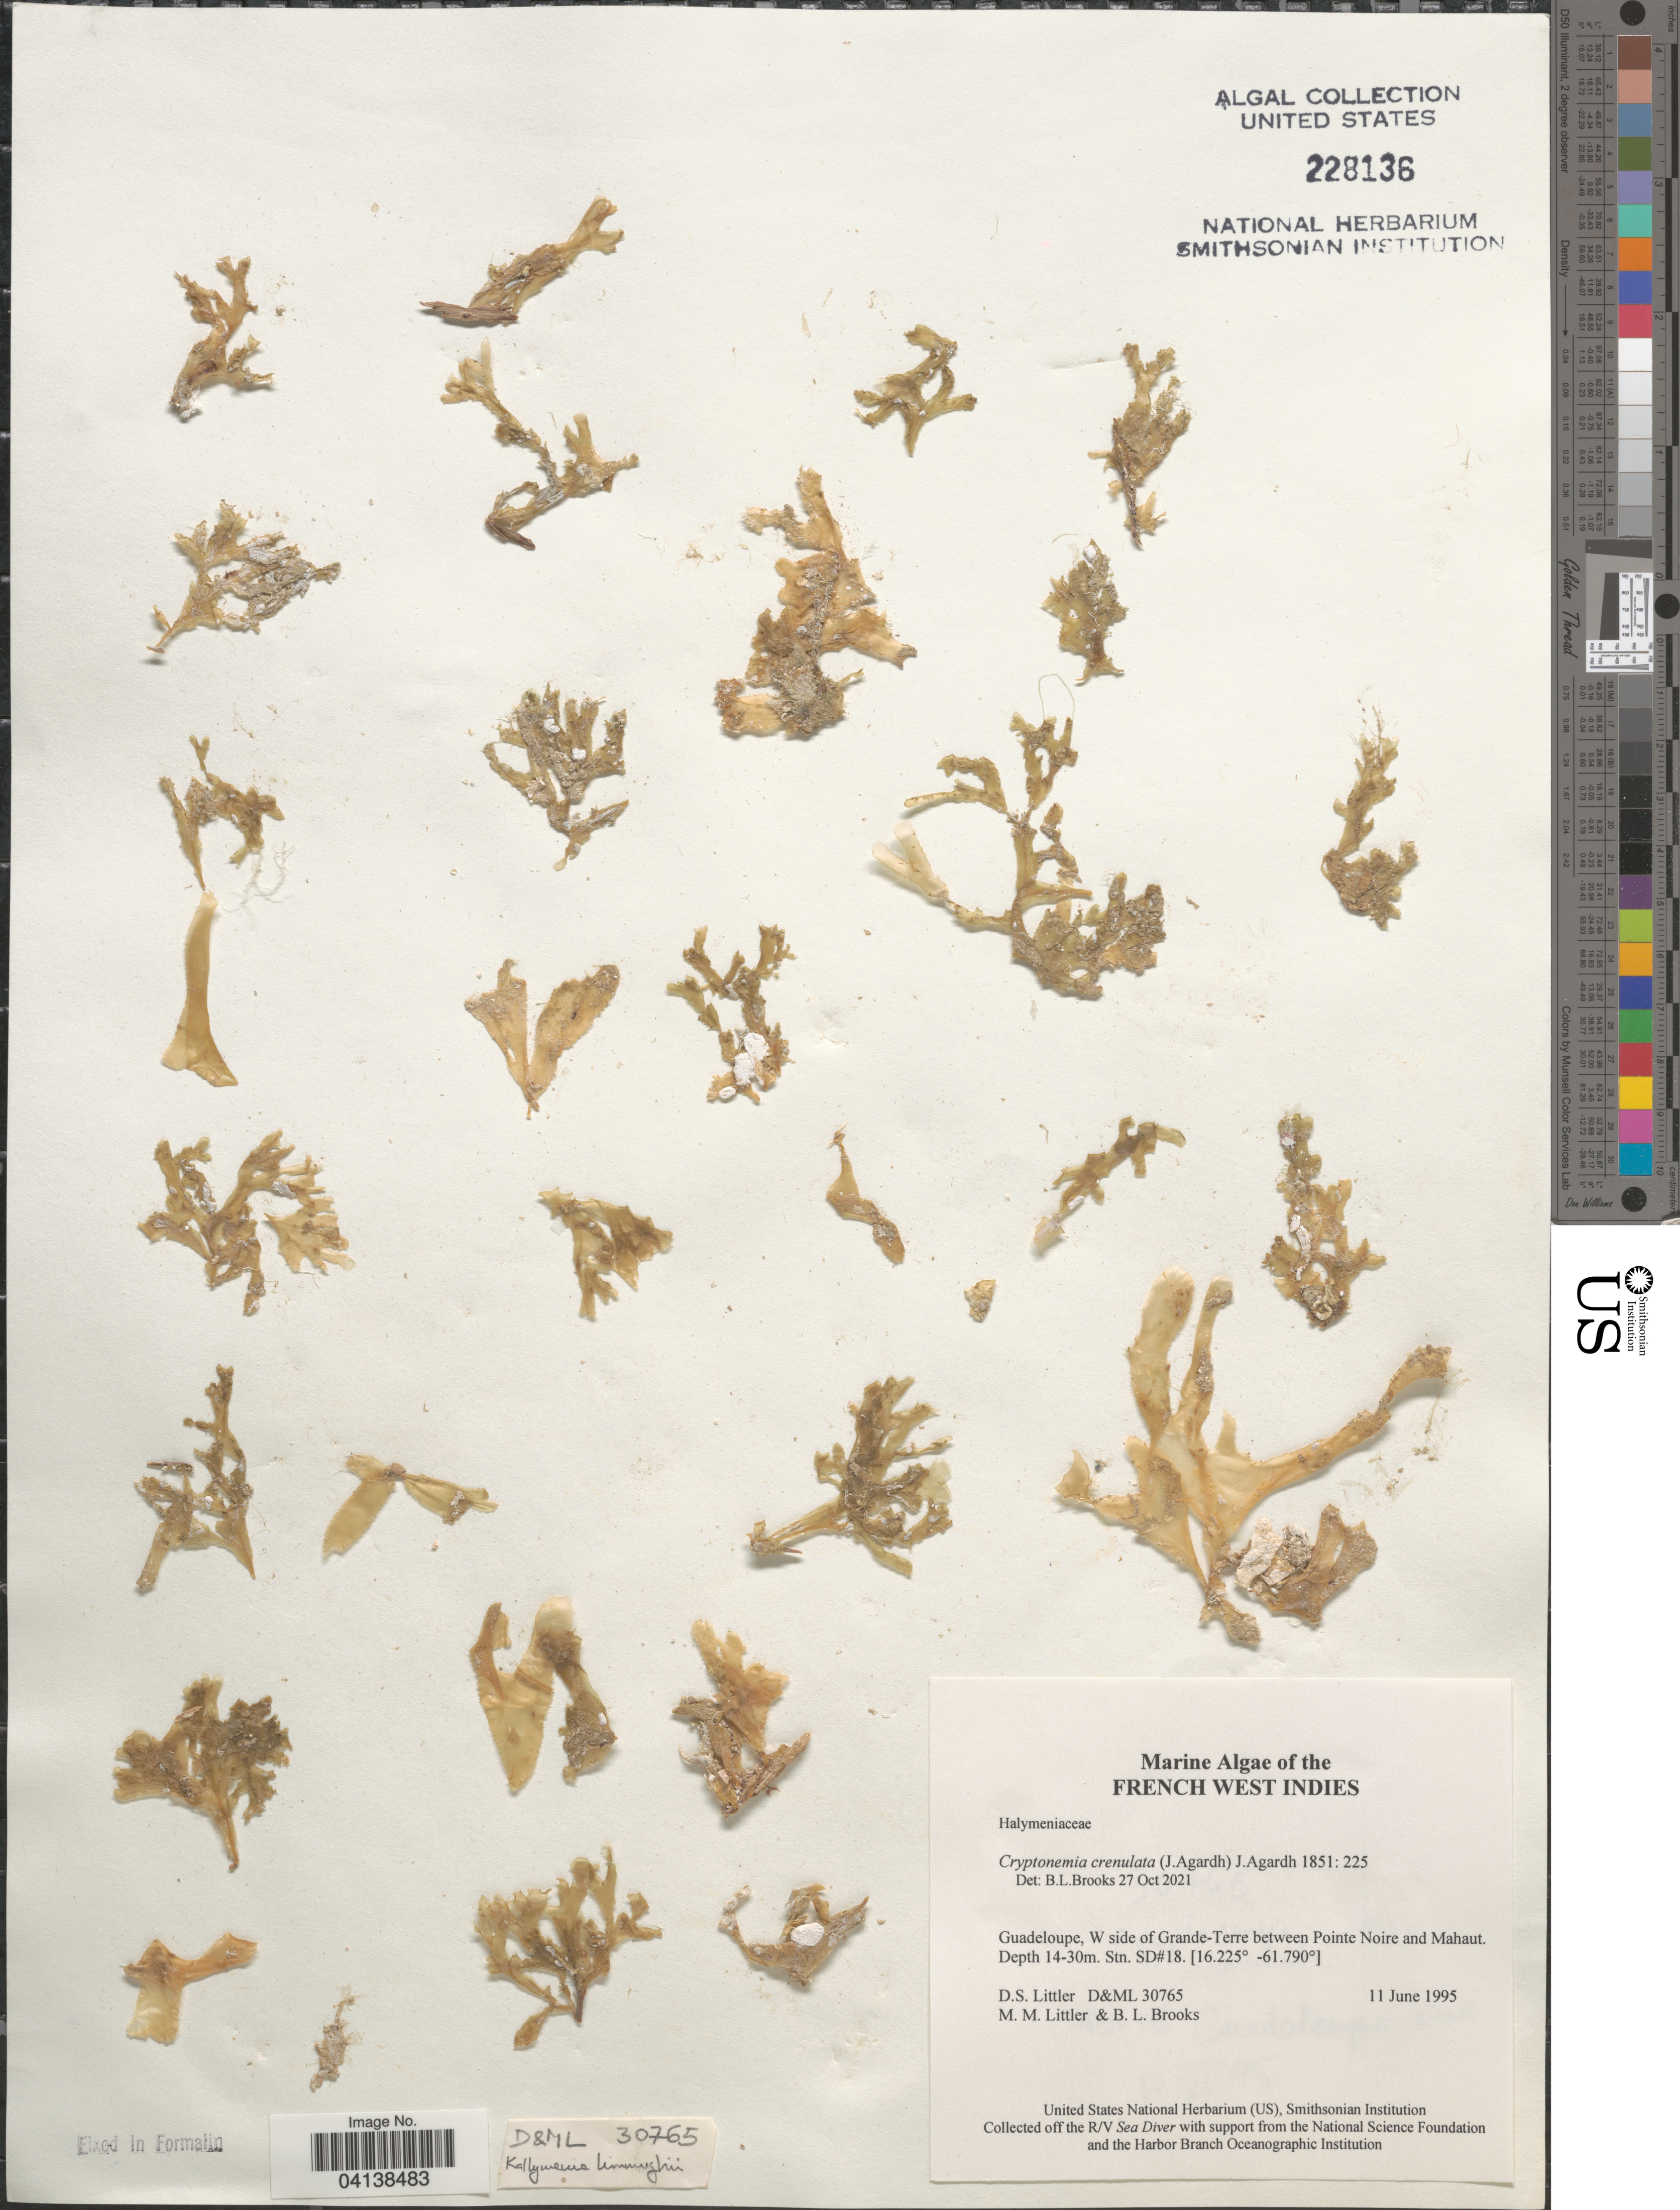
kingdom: Plantae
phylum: Rhodophyta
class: Florideophyceae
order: Halymeniales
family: Halymeniaceae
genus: Cryptonemia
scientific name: Cryptonemia crenulata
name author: (J. Agardh) J. Agardh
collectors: D. S. Littler & B. Brooks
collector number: D&ML 30765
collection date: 1995-06-11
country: Guadeloupe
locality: French West Indies. W side of Grande-Terre between Pointe Noire and Mahaut. Stn. SD#18.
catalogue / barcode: US 228136